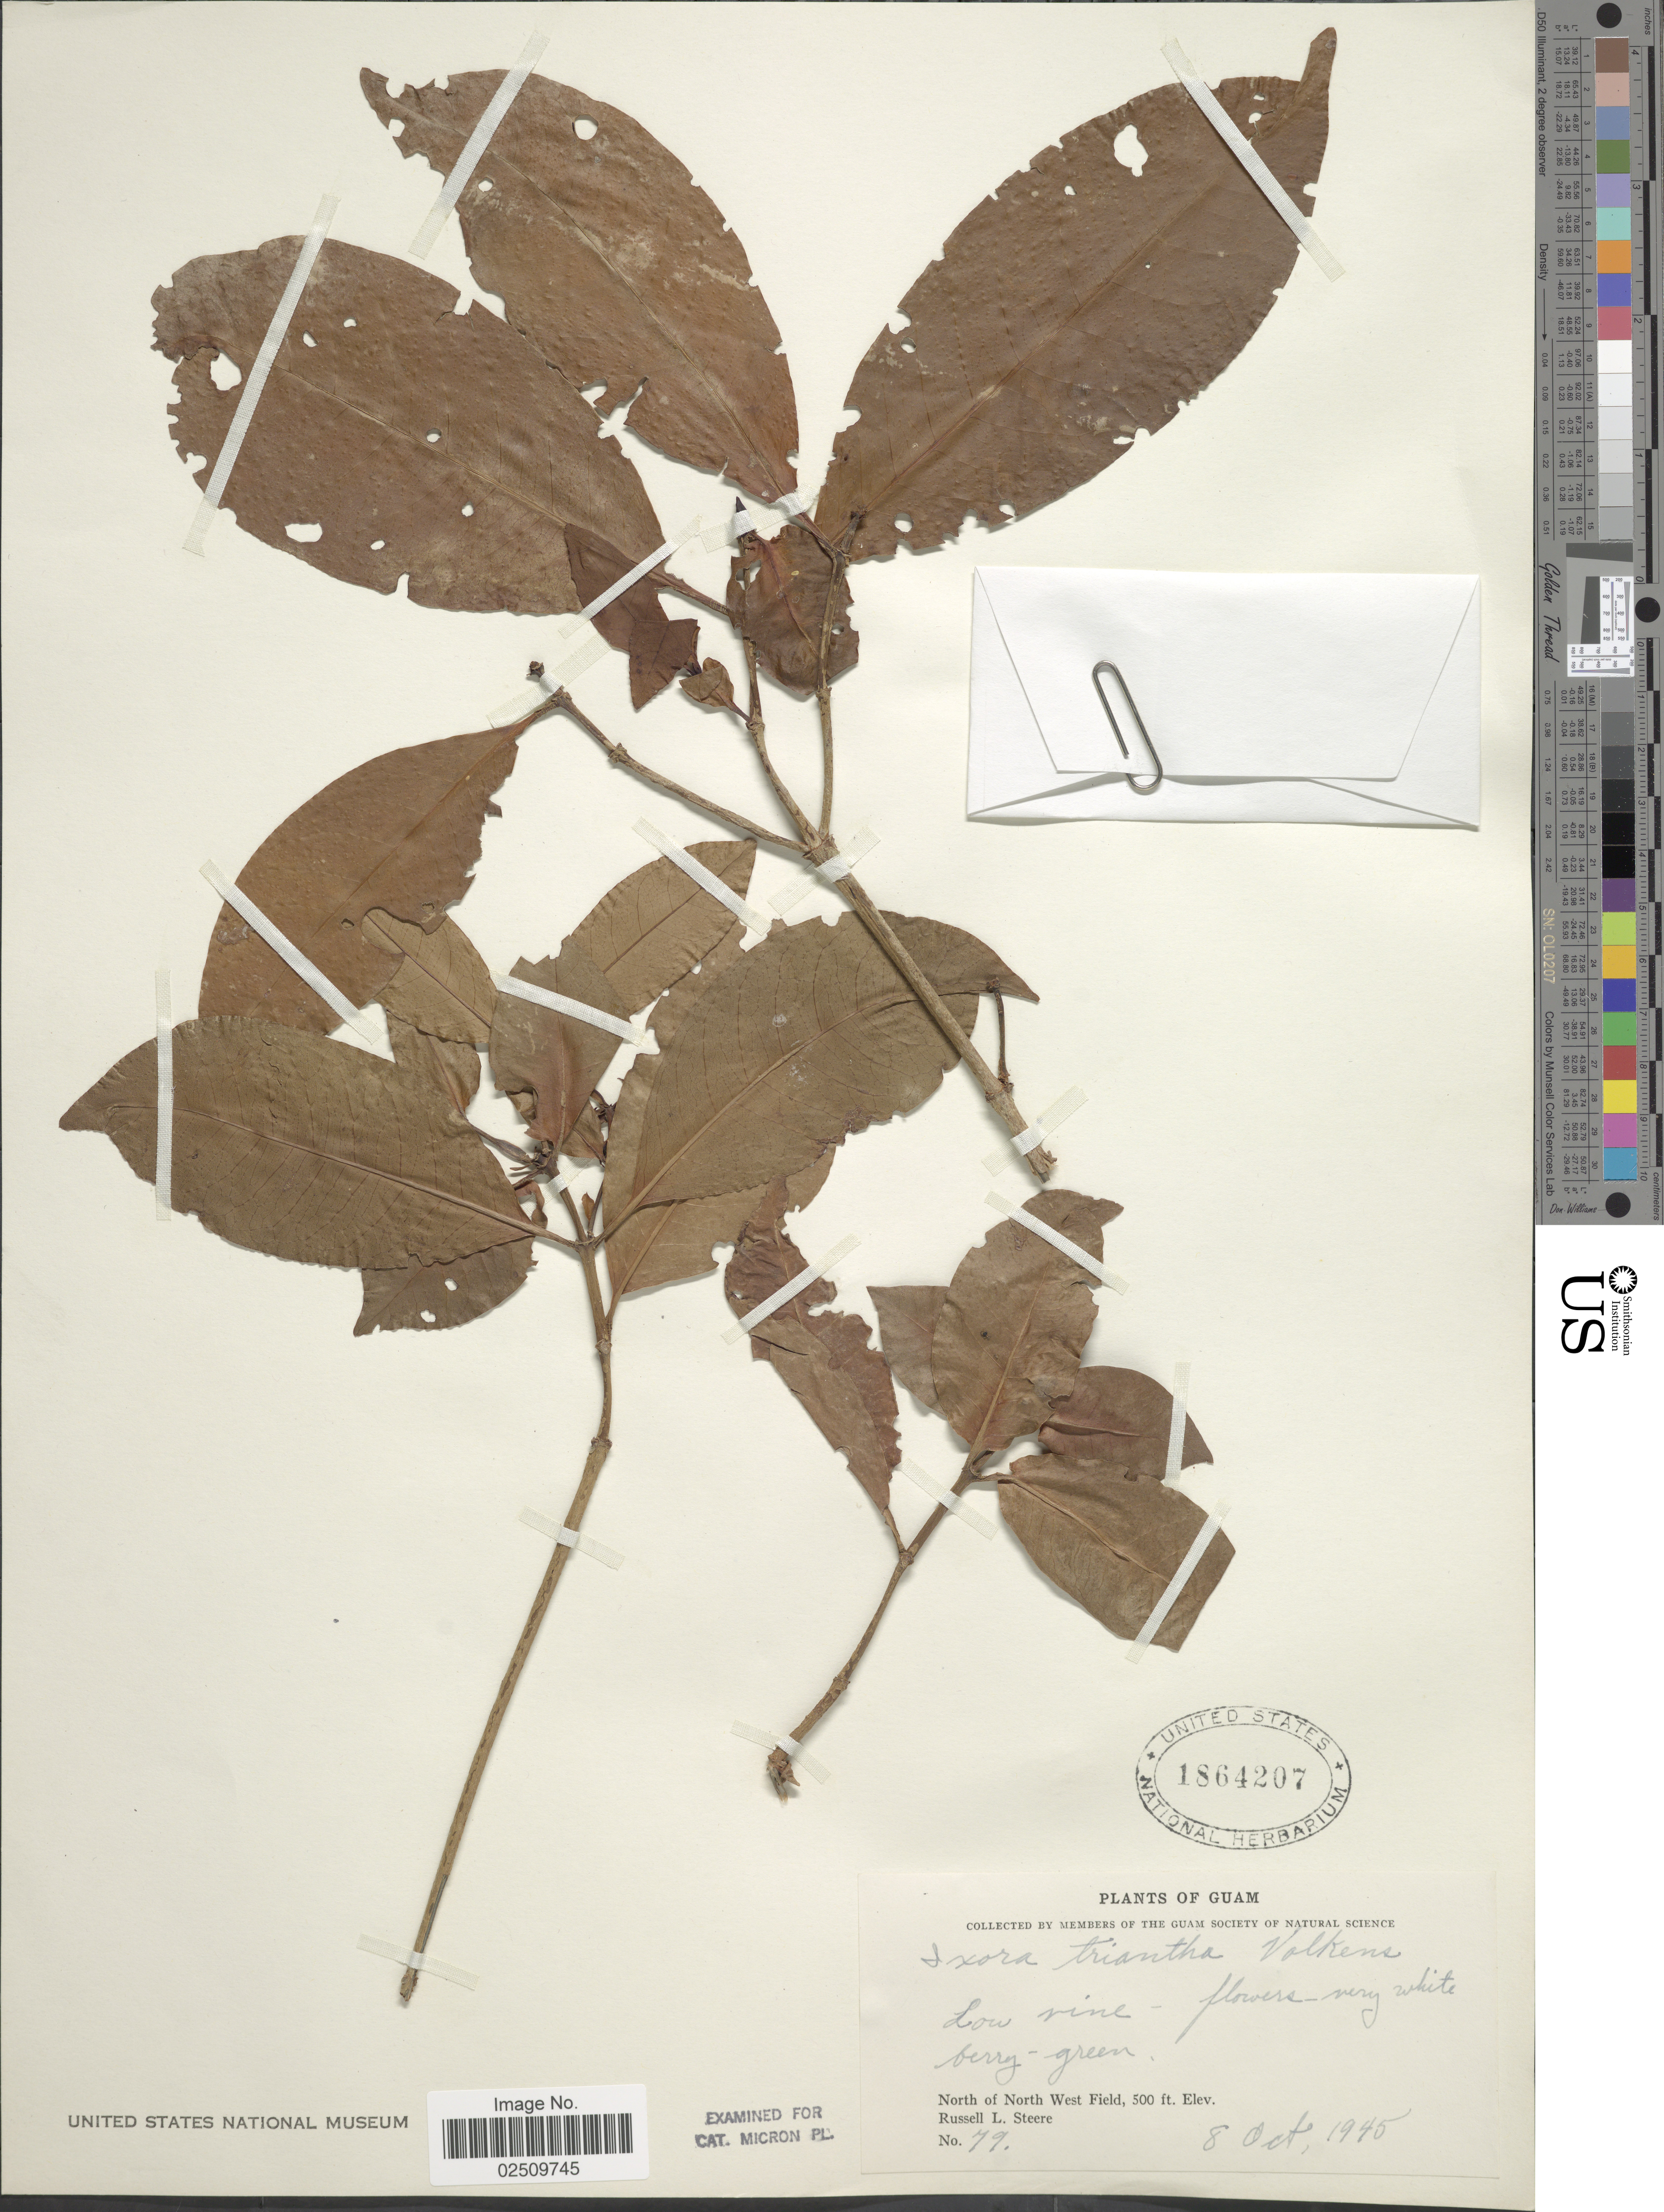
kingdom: Plantae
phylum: Tracheophyta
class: Magnoliopsida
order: Gentianales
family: Rubiaceae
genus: Ixora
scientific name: Ixora triantha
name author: Volkens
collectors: R. L. Steere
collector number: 79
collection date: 1945-10-08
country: Guam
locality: North of North West Field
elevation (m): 152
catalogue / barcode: US 1864207